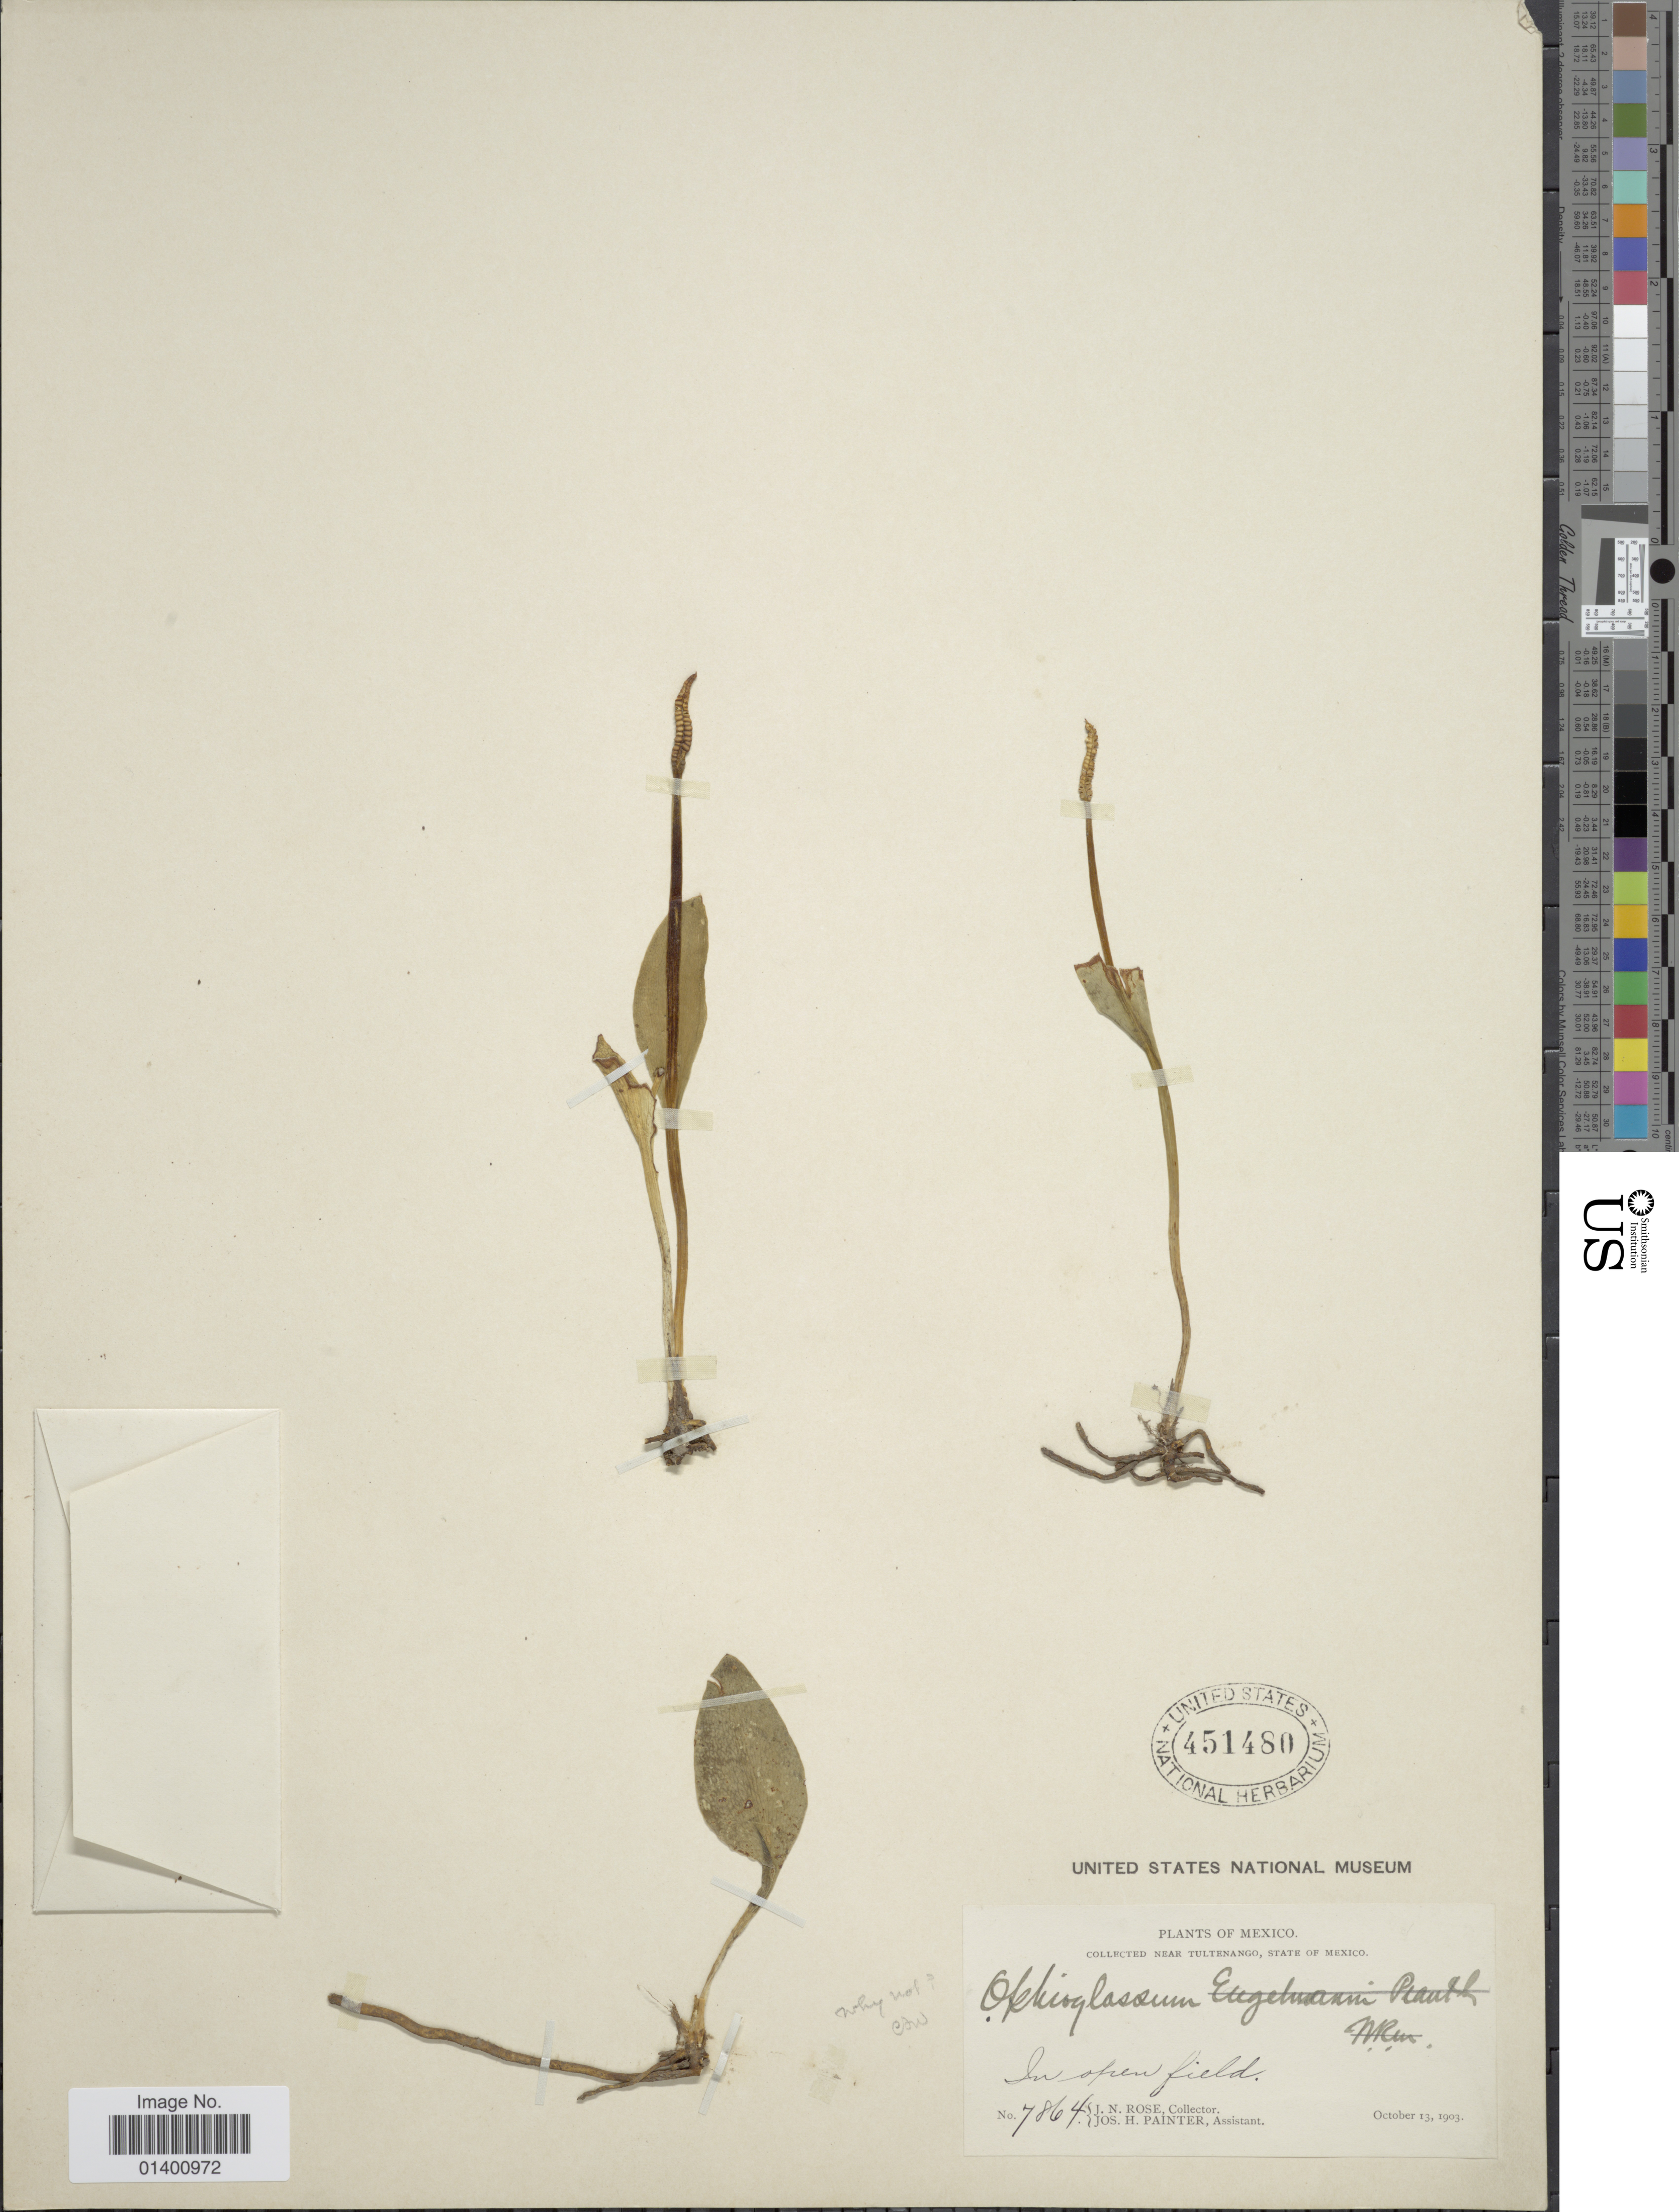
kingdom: Plantae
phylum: Tracheophyta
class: Polypodiopsida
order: Ophioglossales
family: Ophioglossaceae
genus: Ophioglossum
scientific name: Ophioglossum engelmannii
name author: Prantl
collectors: J. N. Rose & J. H. Painter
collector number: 7864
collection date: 1903-10-13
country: Mexico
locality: Near Tultenango, state of Mexico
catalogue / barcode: US 451480